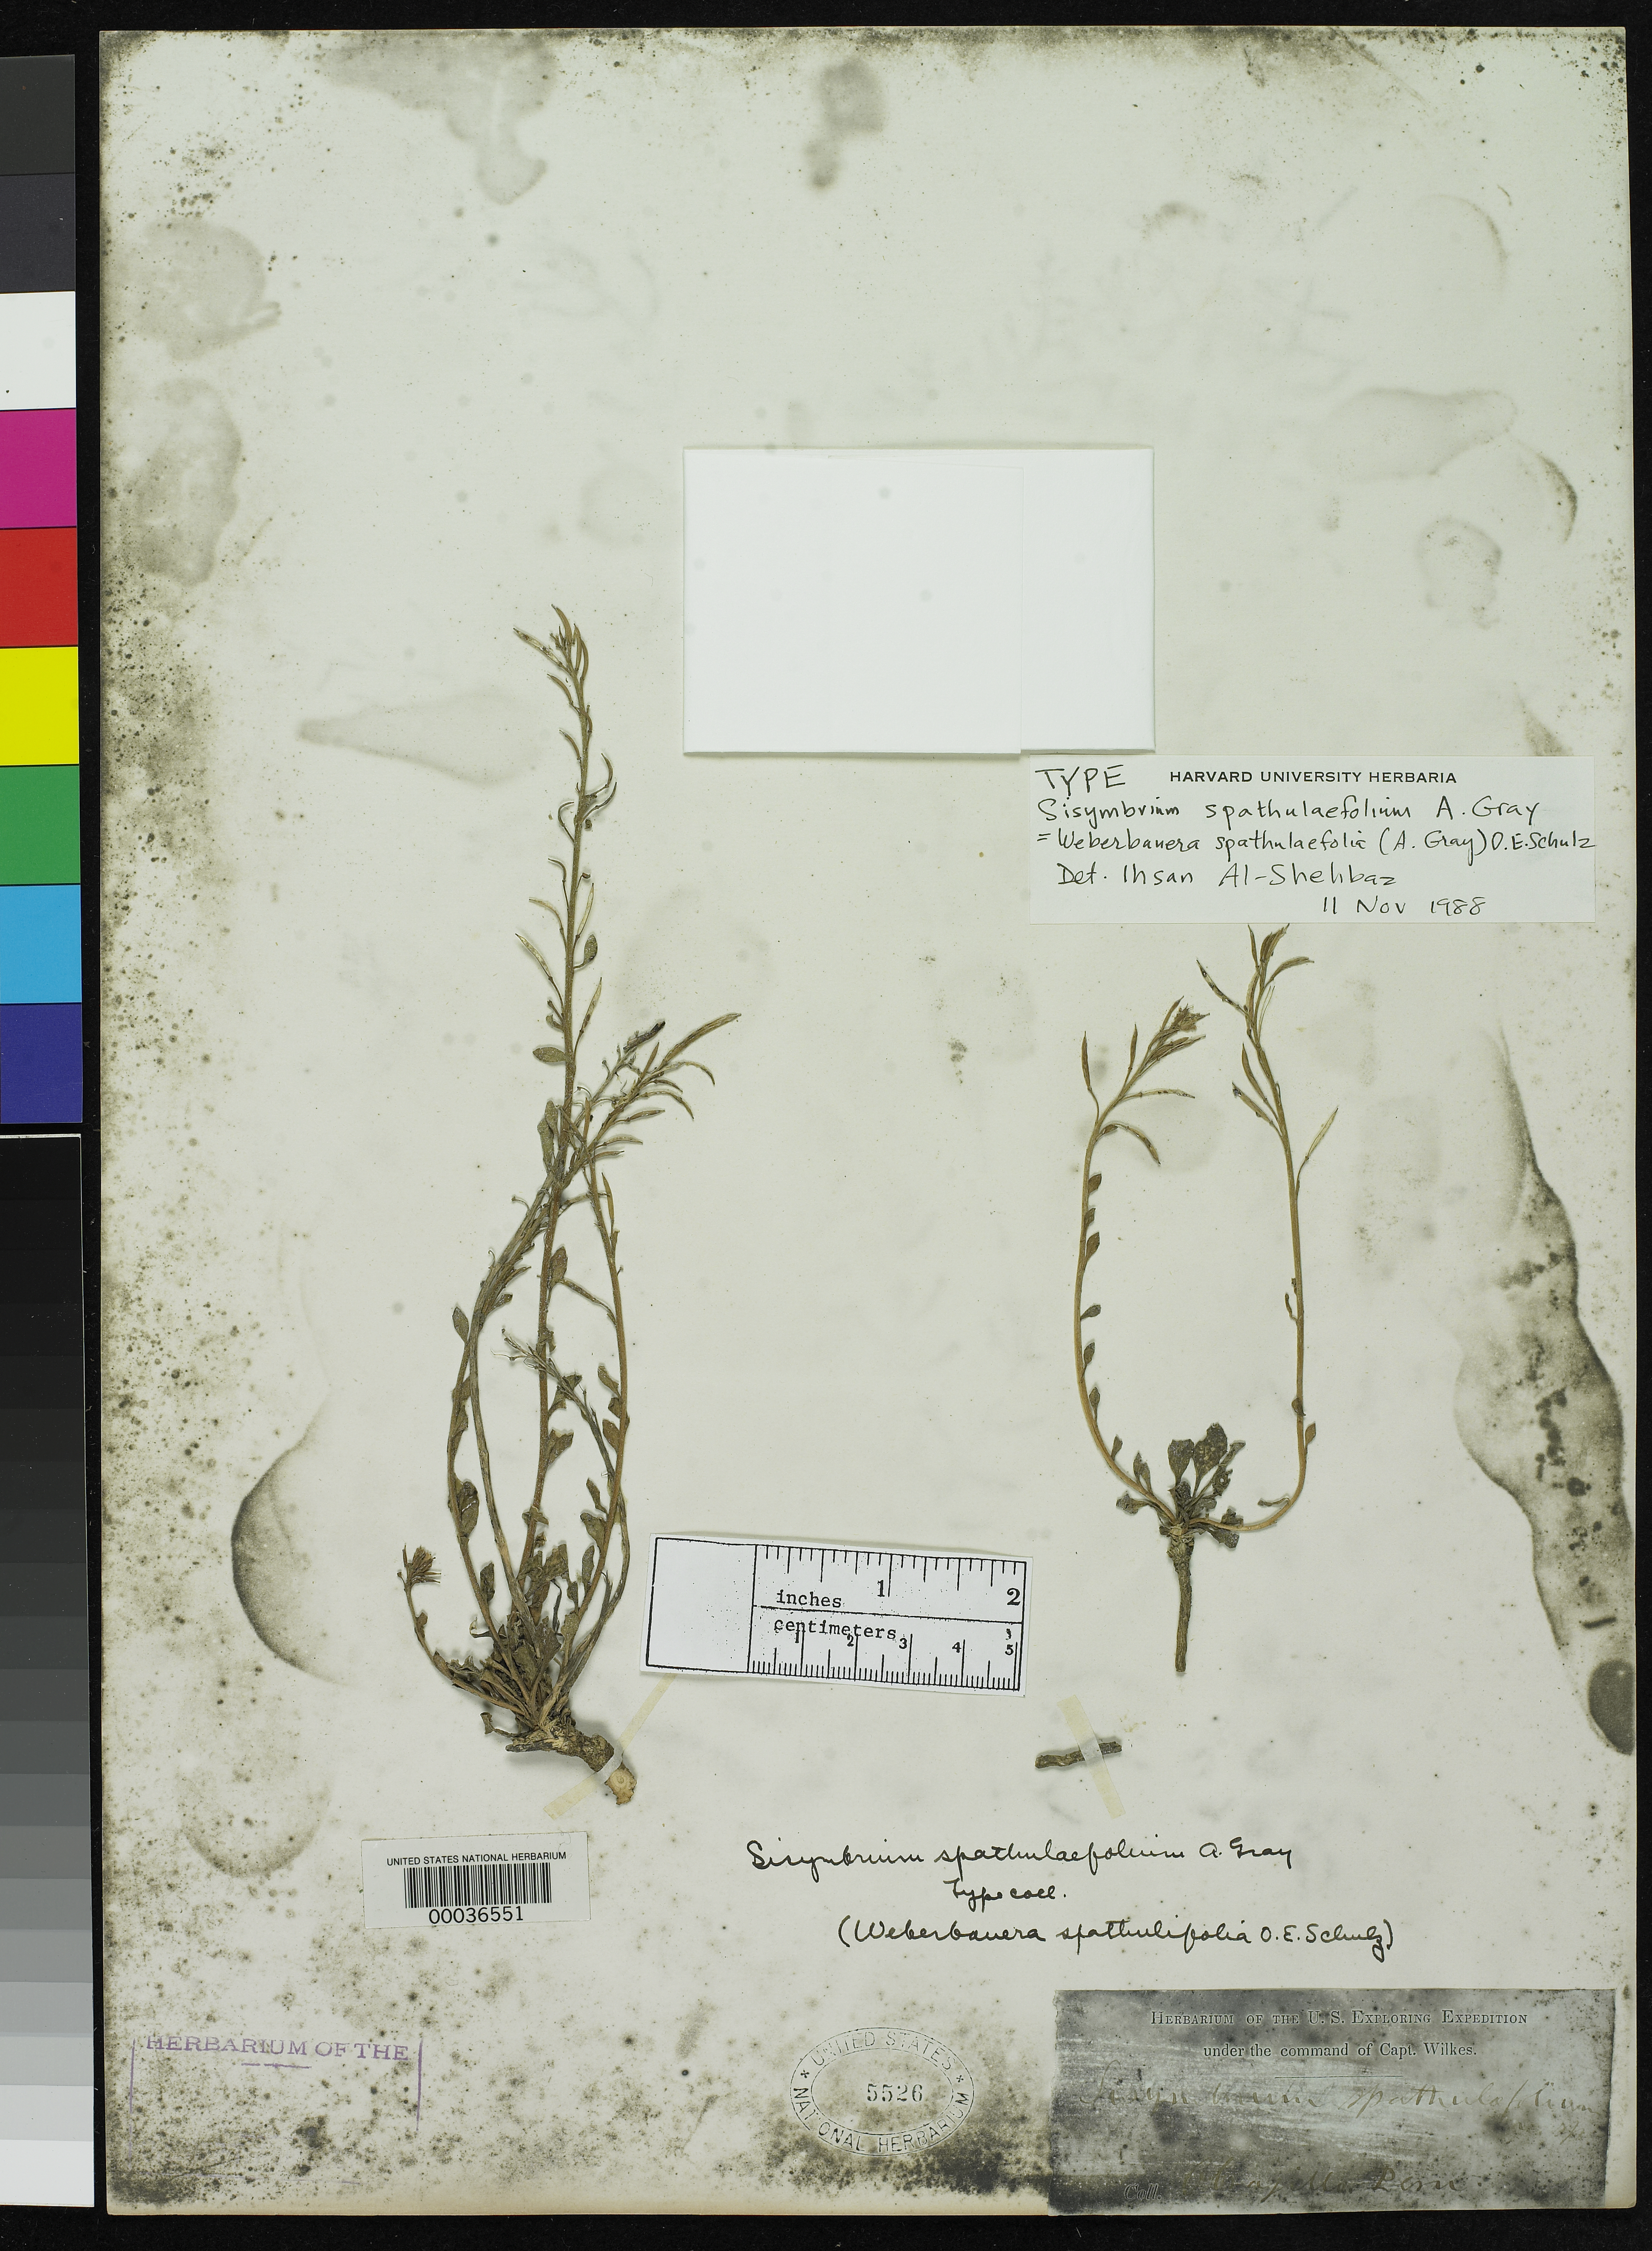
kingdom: Plantae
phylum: Tracheophyta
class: Magnoliopsida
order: Brassicales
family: Brassicaceae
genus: Sisymbrium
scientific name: Sisymbrium spathulaefolium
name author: A. Gray in Wilkes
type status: Type Collection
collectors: Wilkes Explor. Exped.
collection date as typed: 1838 to -- --- 1842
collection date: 1838/1842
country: Peru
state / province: Junín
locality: Obrajillo Orbanos, Andes.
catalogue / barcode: US 5526